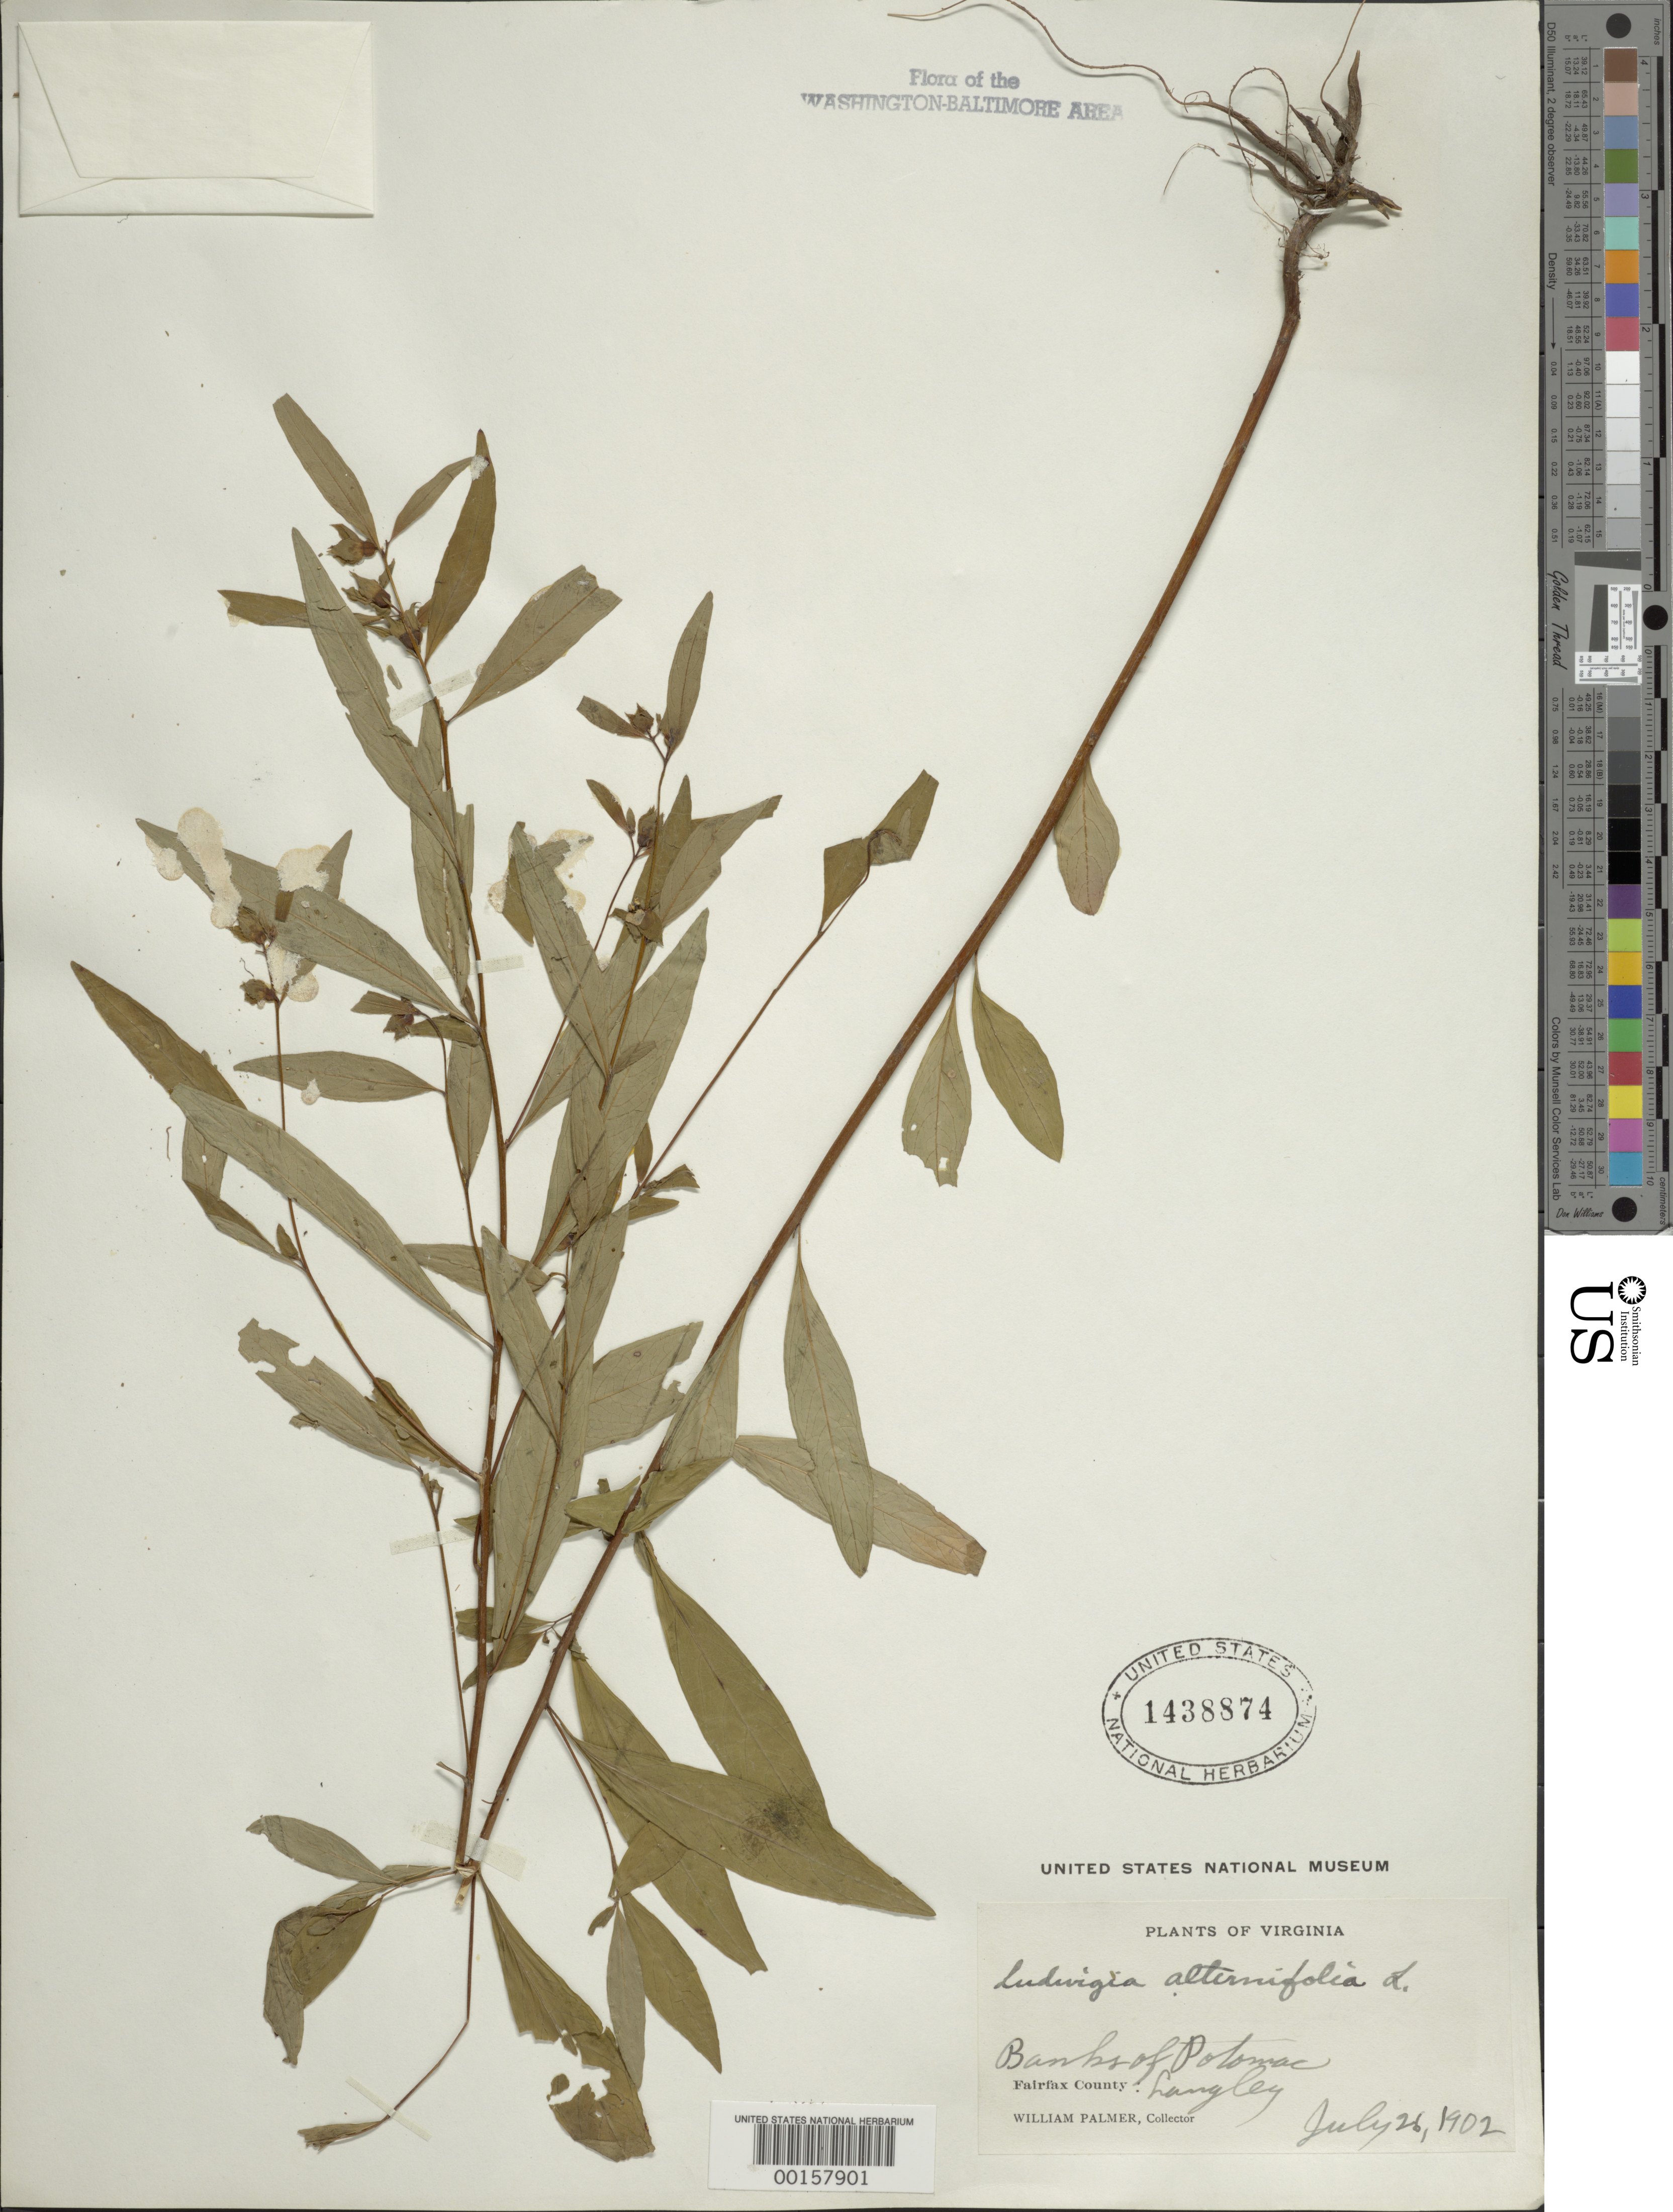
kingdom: Plantae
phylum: Tracheophyta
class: Magnoliopsida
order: Myrtales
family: Onagraceae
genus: Ludwigia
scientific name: Ludwigia alternifolia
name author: L.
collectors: W. Palmer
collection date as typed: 26 Jul 1902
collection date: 1902-07-26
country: United States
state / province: Virginia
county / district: Fairfax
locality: Langley, along the Potomac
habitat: Bank of river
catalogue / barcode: US 1438874